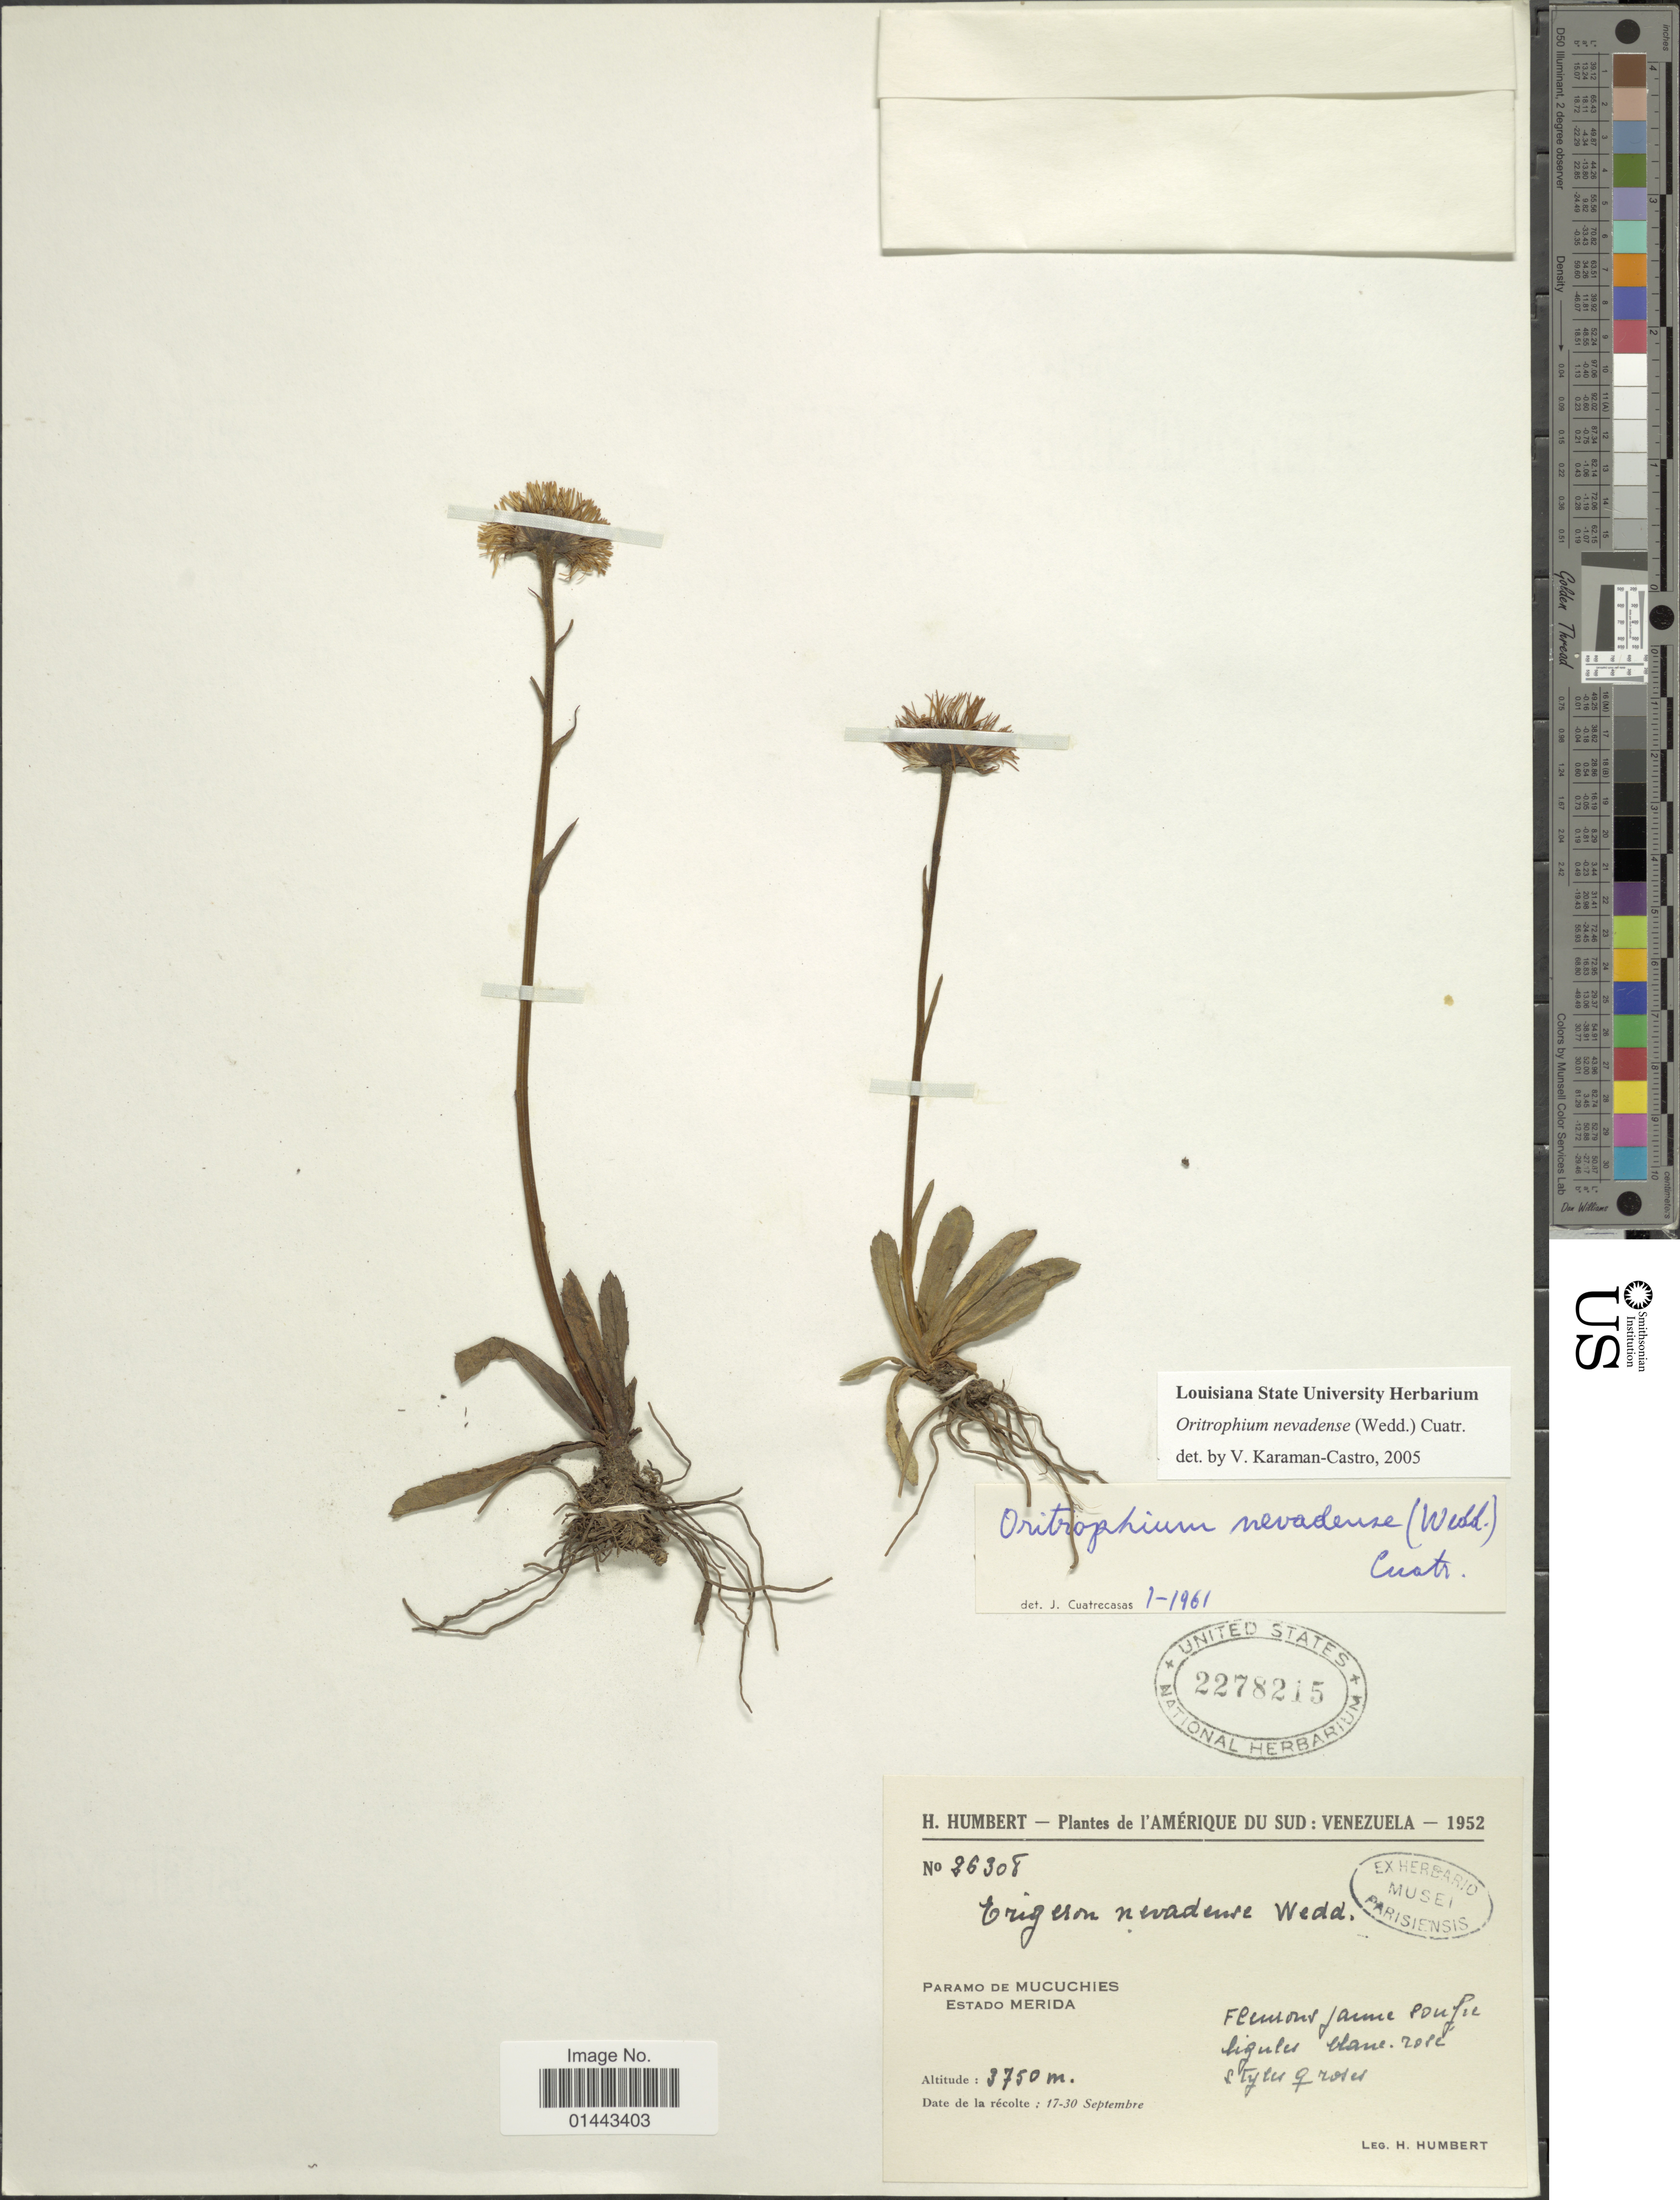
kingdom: Plantae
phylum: Tracheophyta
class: Magnoliopsida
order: Asterales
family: Asteraceae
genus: Oritrophium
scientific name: Oritrophium nevadense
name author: (Wedd.) Cuatrec.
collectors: H. Humbert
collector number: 26308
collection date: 1952-09-17/1952-09-30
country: Venezuela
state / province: Mérida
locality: Paramo de Mucuchies.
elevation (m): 3750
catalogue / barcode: US 2278215